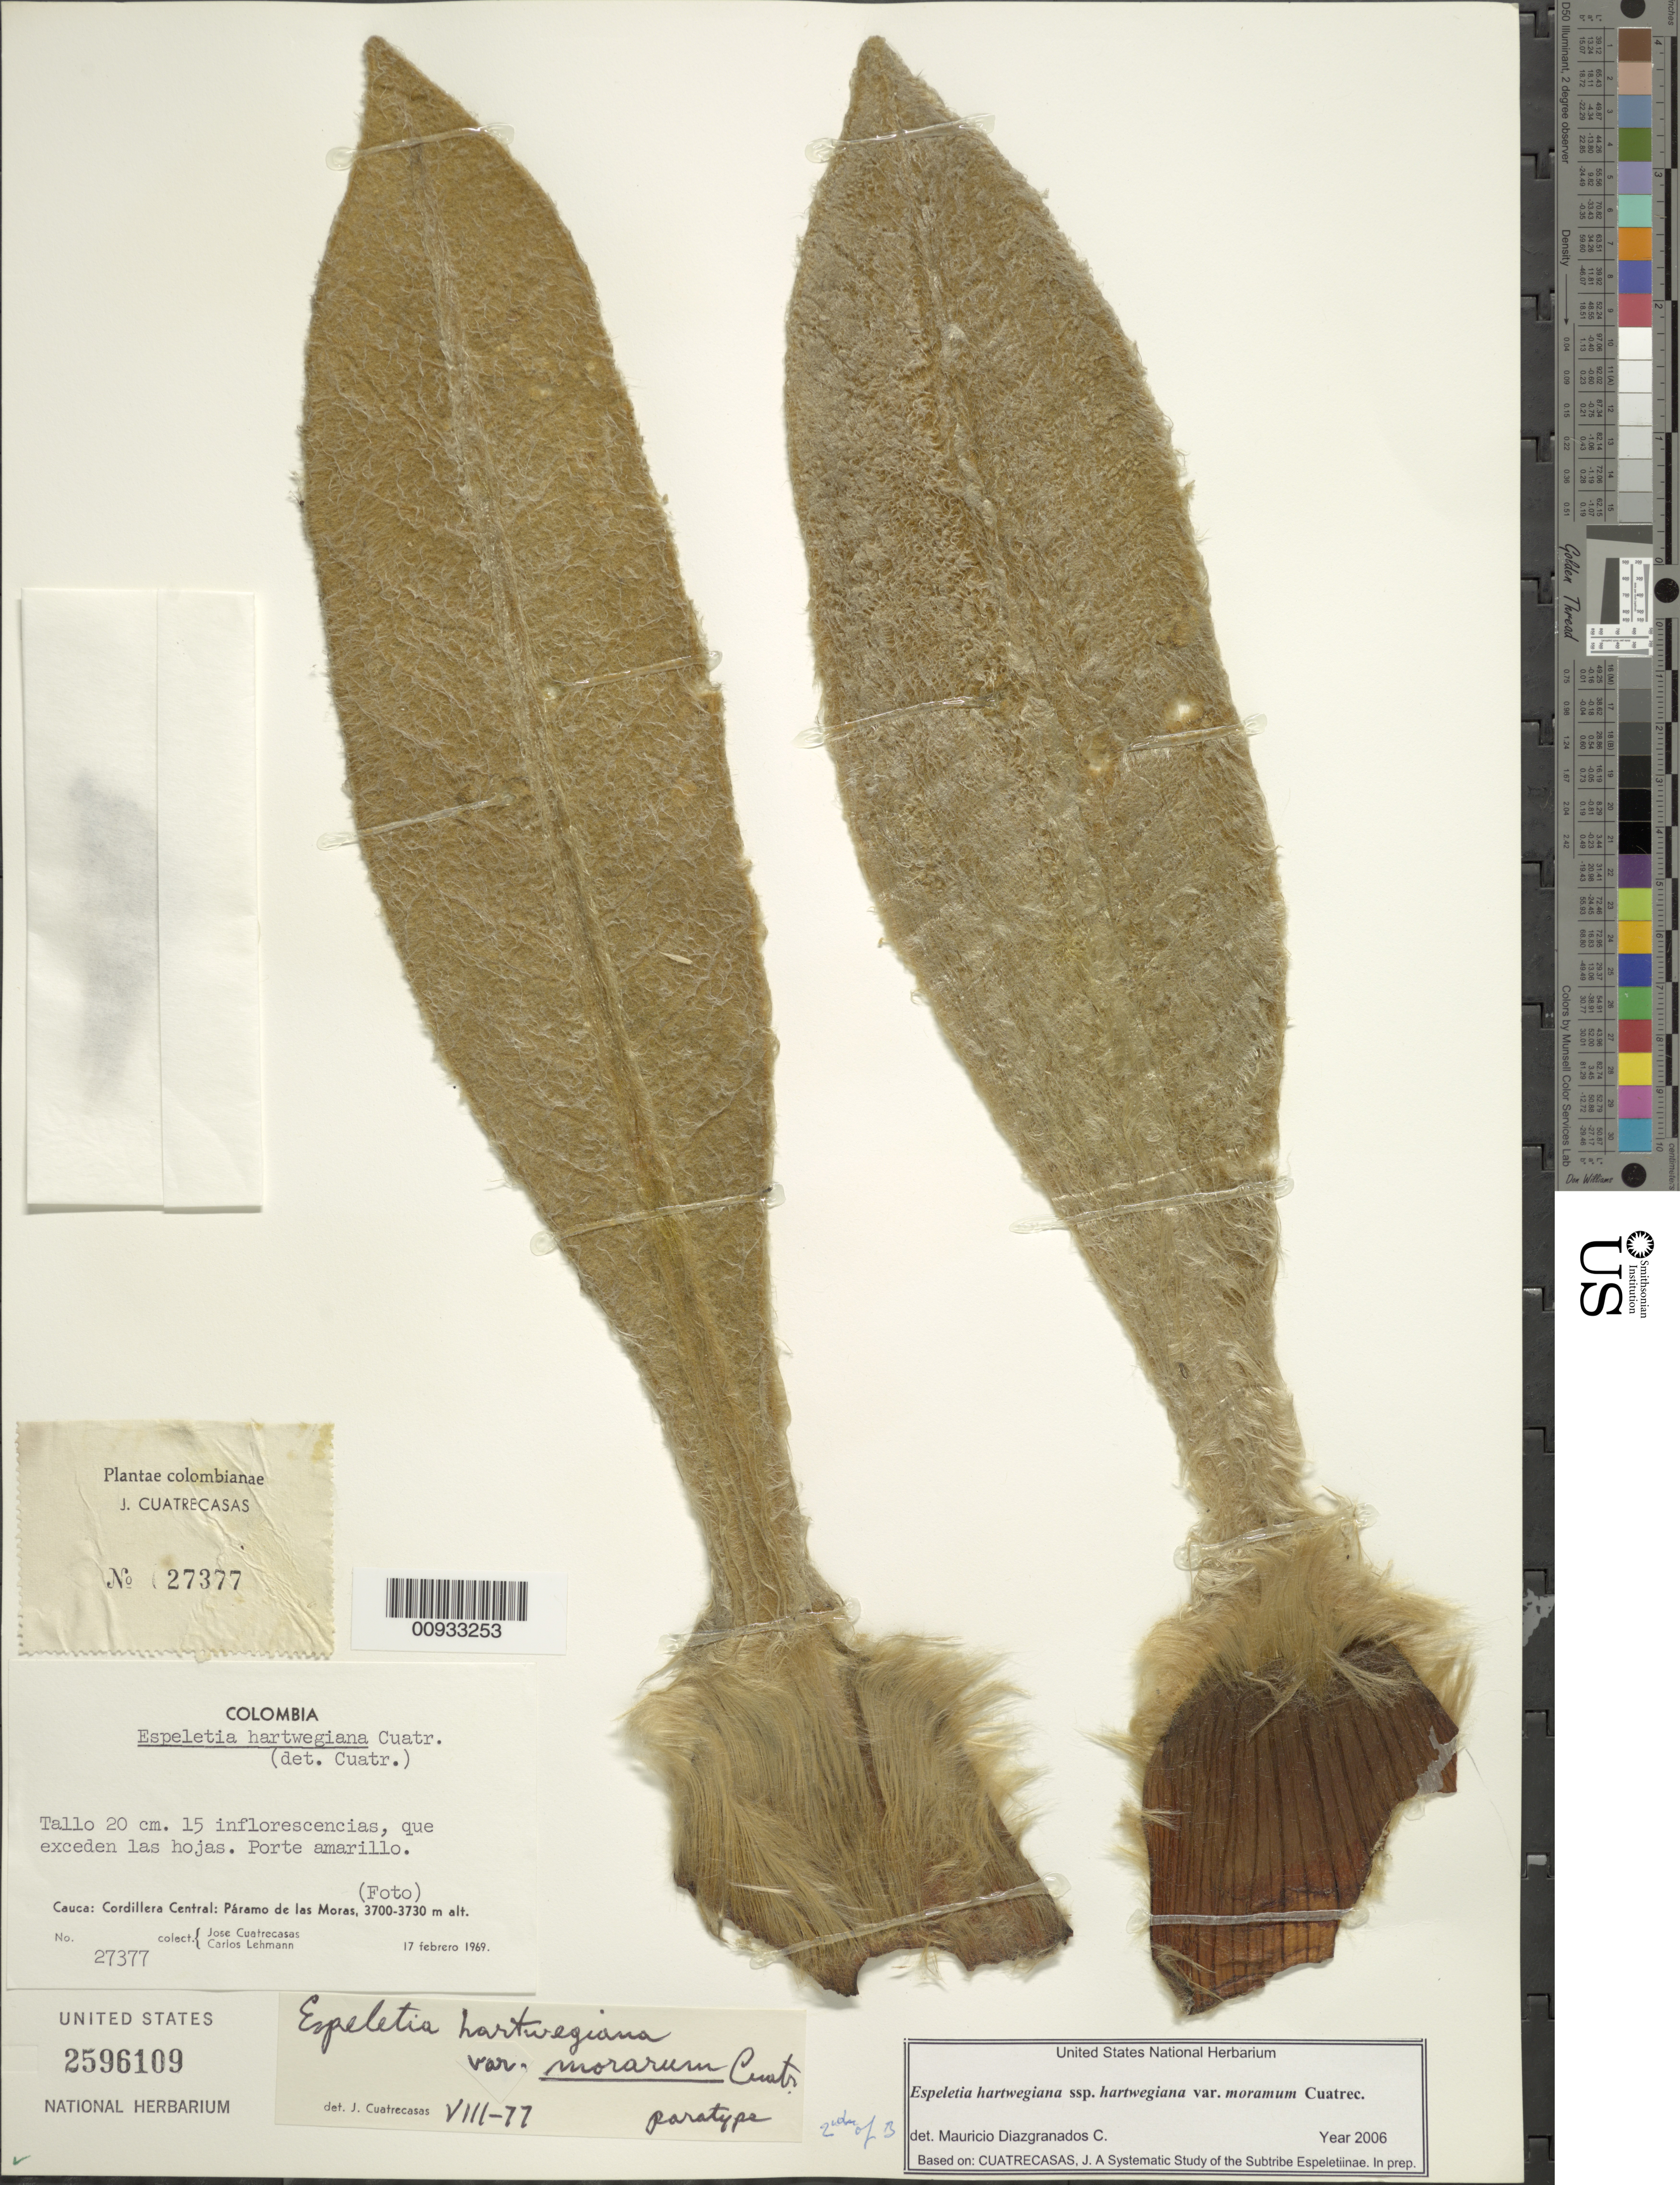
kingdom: Plantae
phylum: Tracheophyta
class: Magnoliopsida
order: Asterales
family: Asteraceae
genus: Espeletia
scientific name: Espeletia hartwegiana var. morarum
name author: Cuatrec.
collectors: J. Cuatrecasas & C. Lehman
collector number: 27377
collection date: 1969-02-17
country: Colombia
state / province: Cauca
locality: Cordillera Central: Paramo de las Moras.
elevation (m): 3700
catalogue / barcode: US 2596109